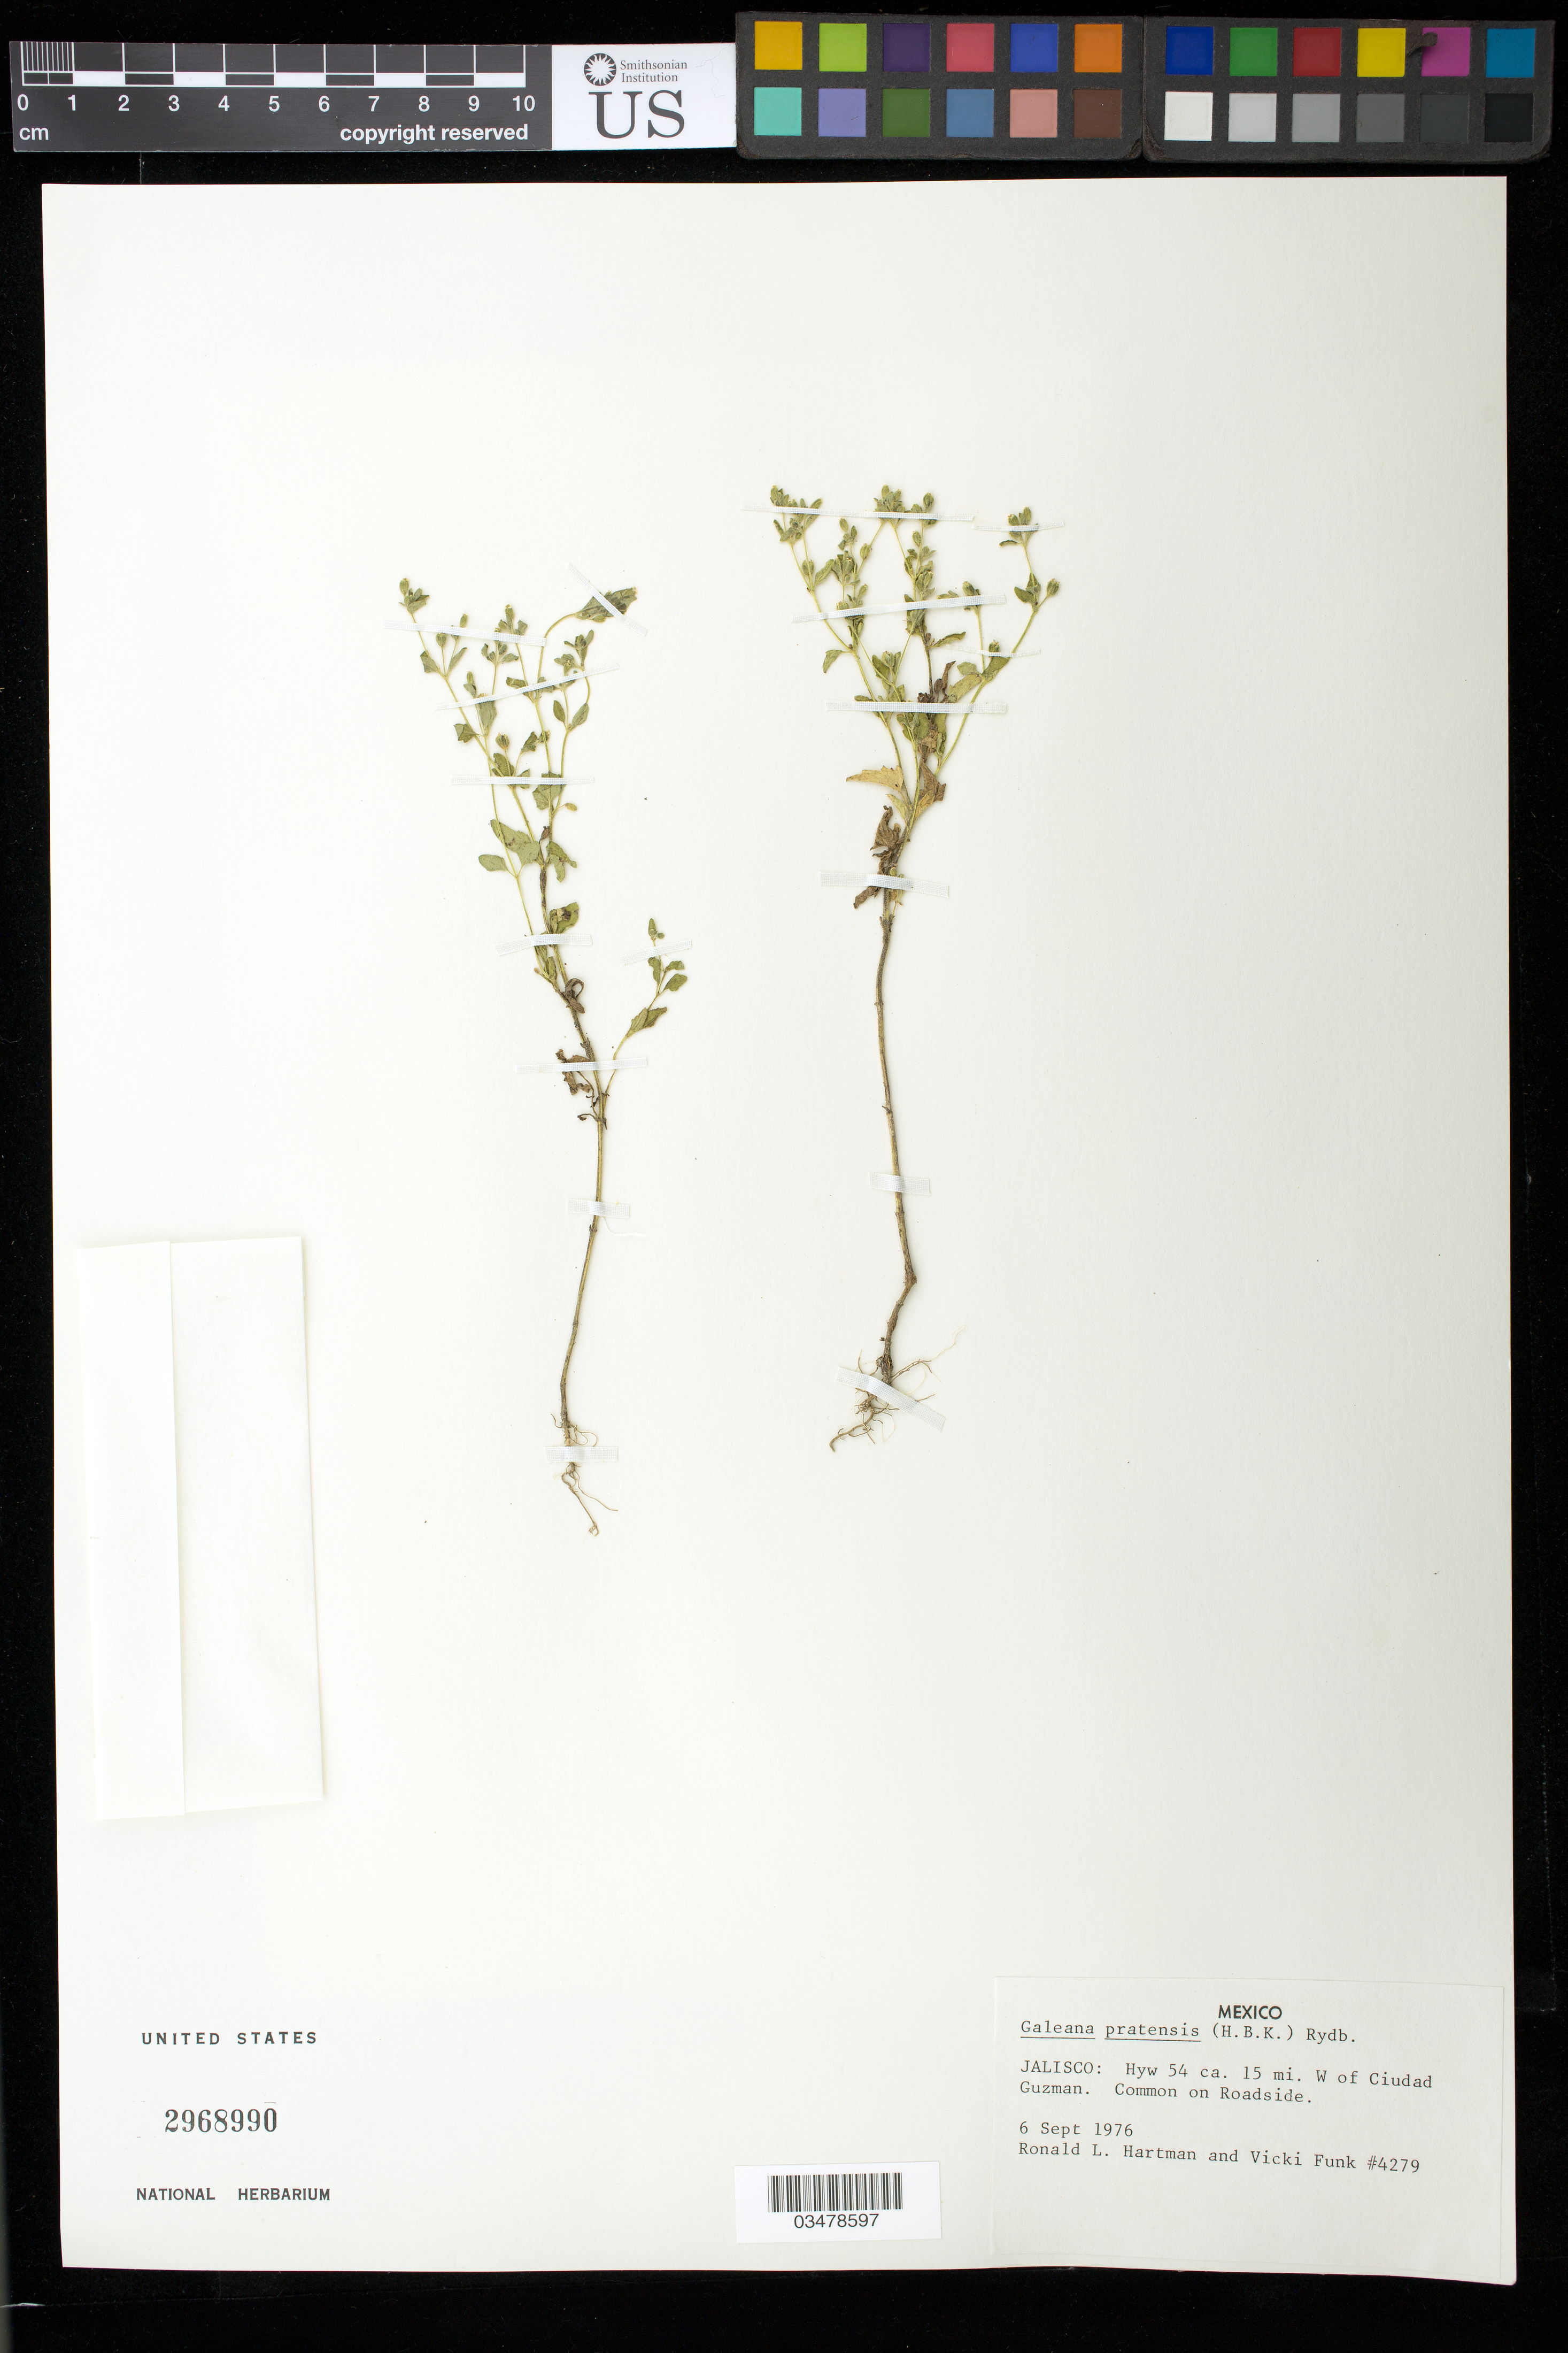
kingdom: Plantae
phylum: Tracheophyta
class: Magnoliopsida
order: Asterales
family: Asteraceae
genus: Galeana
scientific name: Galeana pratensis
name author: (Kunth) Rydb.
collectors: R. L. Hartman & V. Funk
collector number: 4279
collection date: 1976-09-06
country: Mexico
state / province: Jalisco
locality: Hwy 54 ca 15 mi W of Ciudad Guzman.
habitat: On roadside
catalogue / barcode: US 2968990